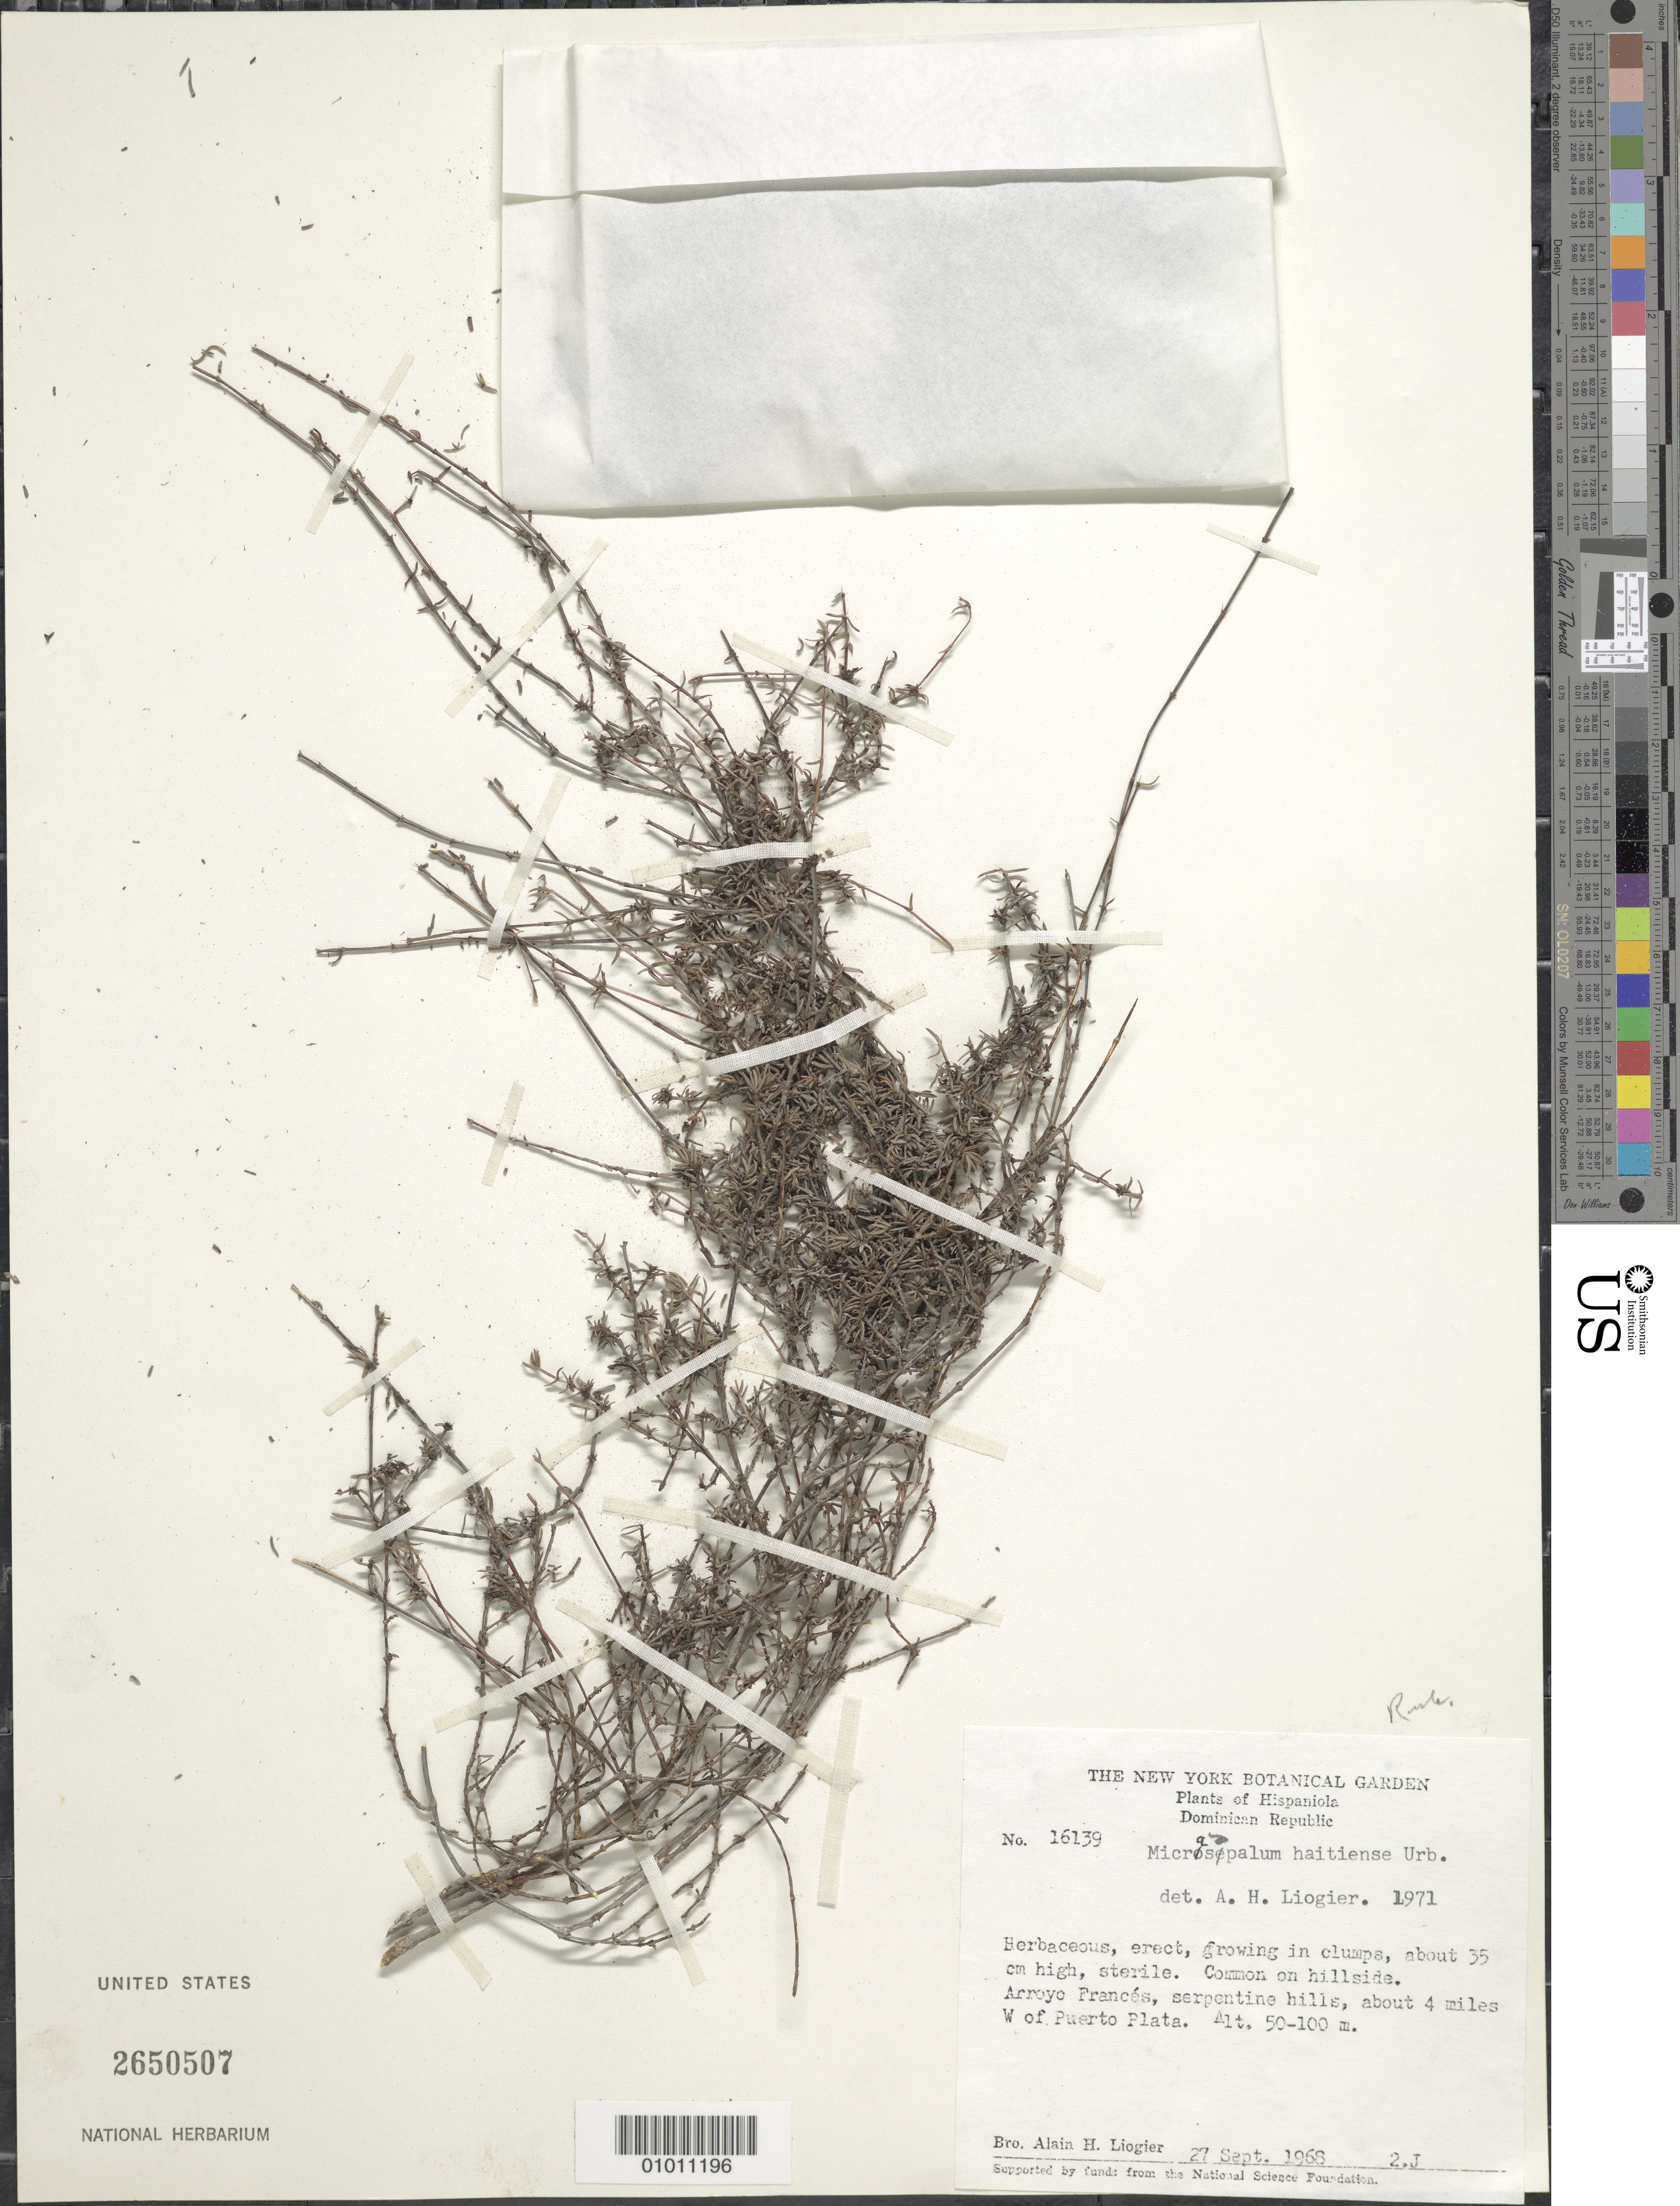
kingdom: Plantae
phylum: Tracheophyta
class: Magnoliopsida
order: Gentianales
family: Rubiaceae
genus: Micrasepalum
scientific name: Micrasepalum haitiense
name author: Urb. & Ekman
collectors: A. H. Liogier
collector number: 16139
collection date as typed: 27 Sep 1968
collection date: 1968-09-27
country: Dominican Republic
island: Hispaniola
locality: Arroyo Francés, serpentine hills, about 4 miles W of Puerto Plata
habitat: Common on hillsides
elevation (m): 50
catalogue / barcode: US 2650507